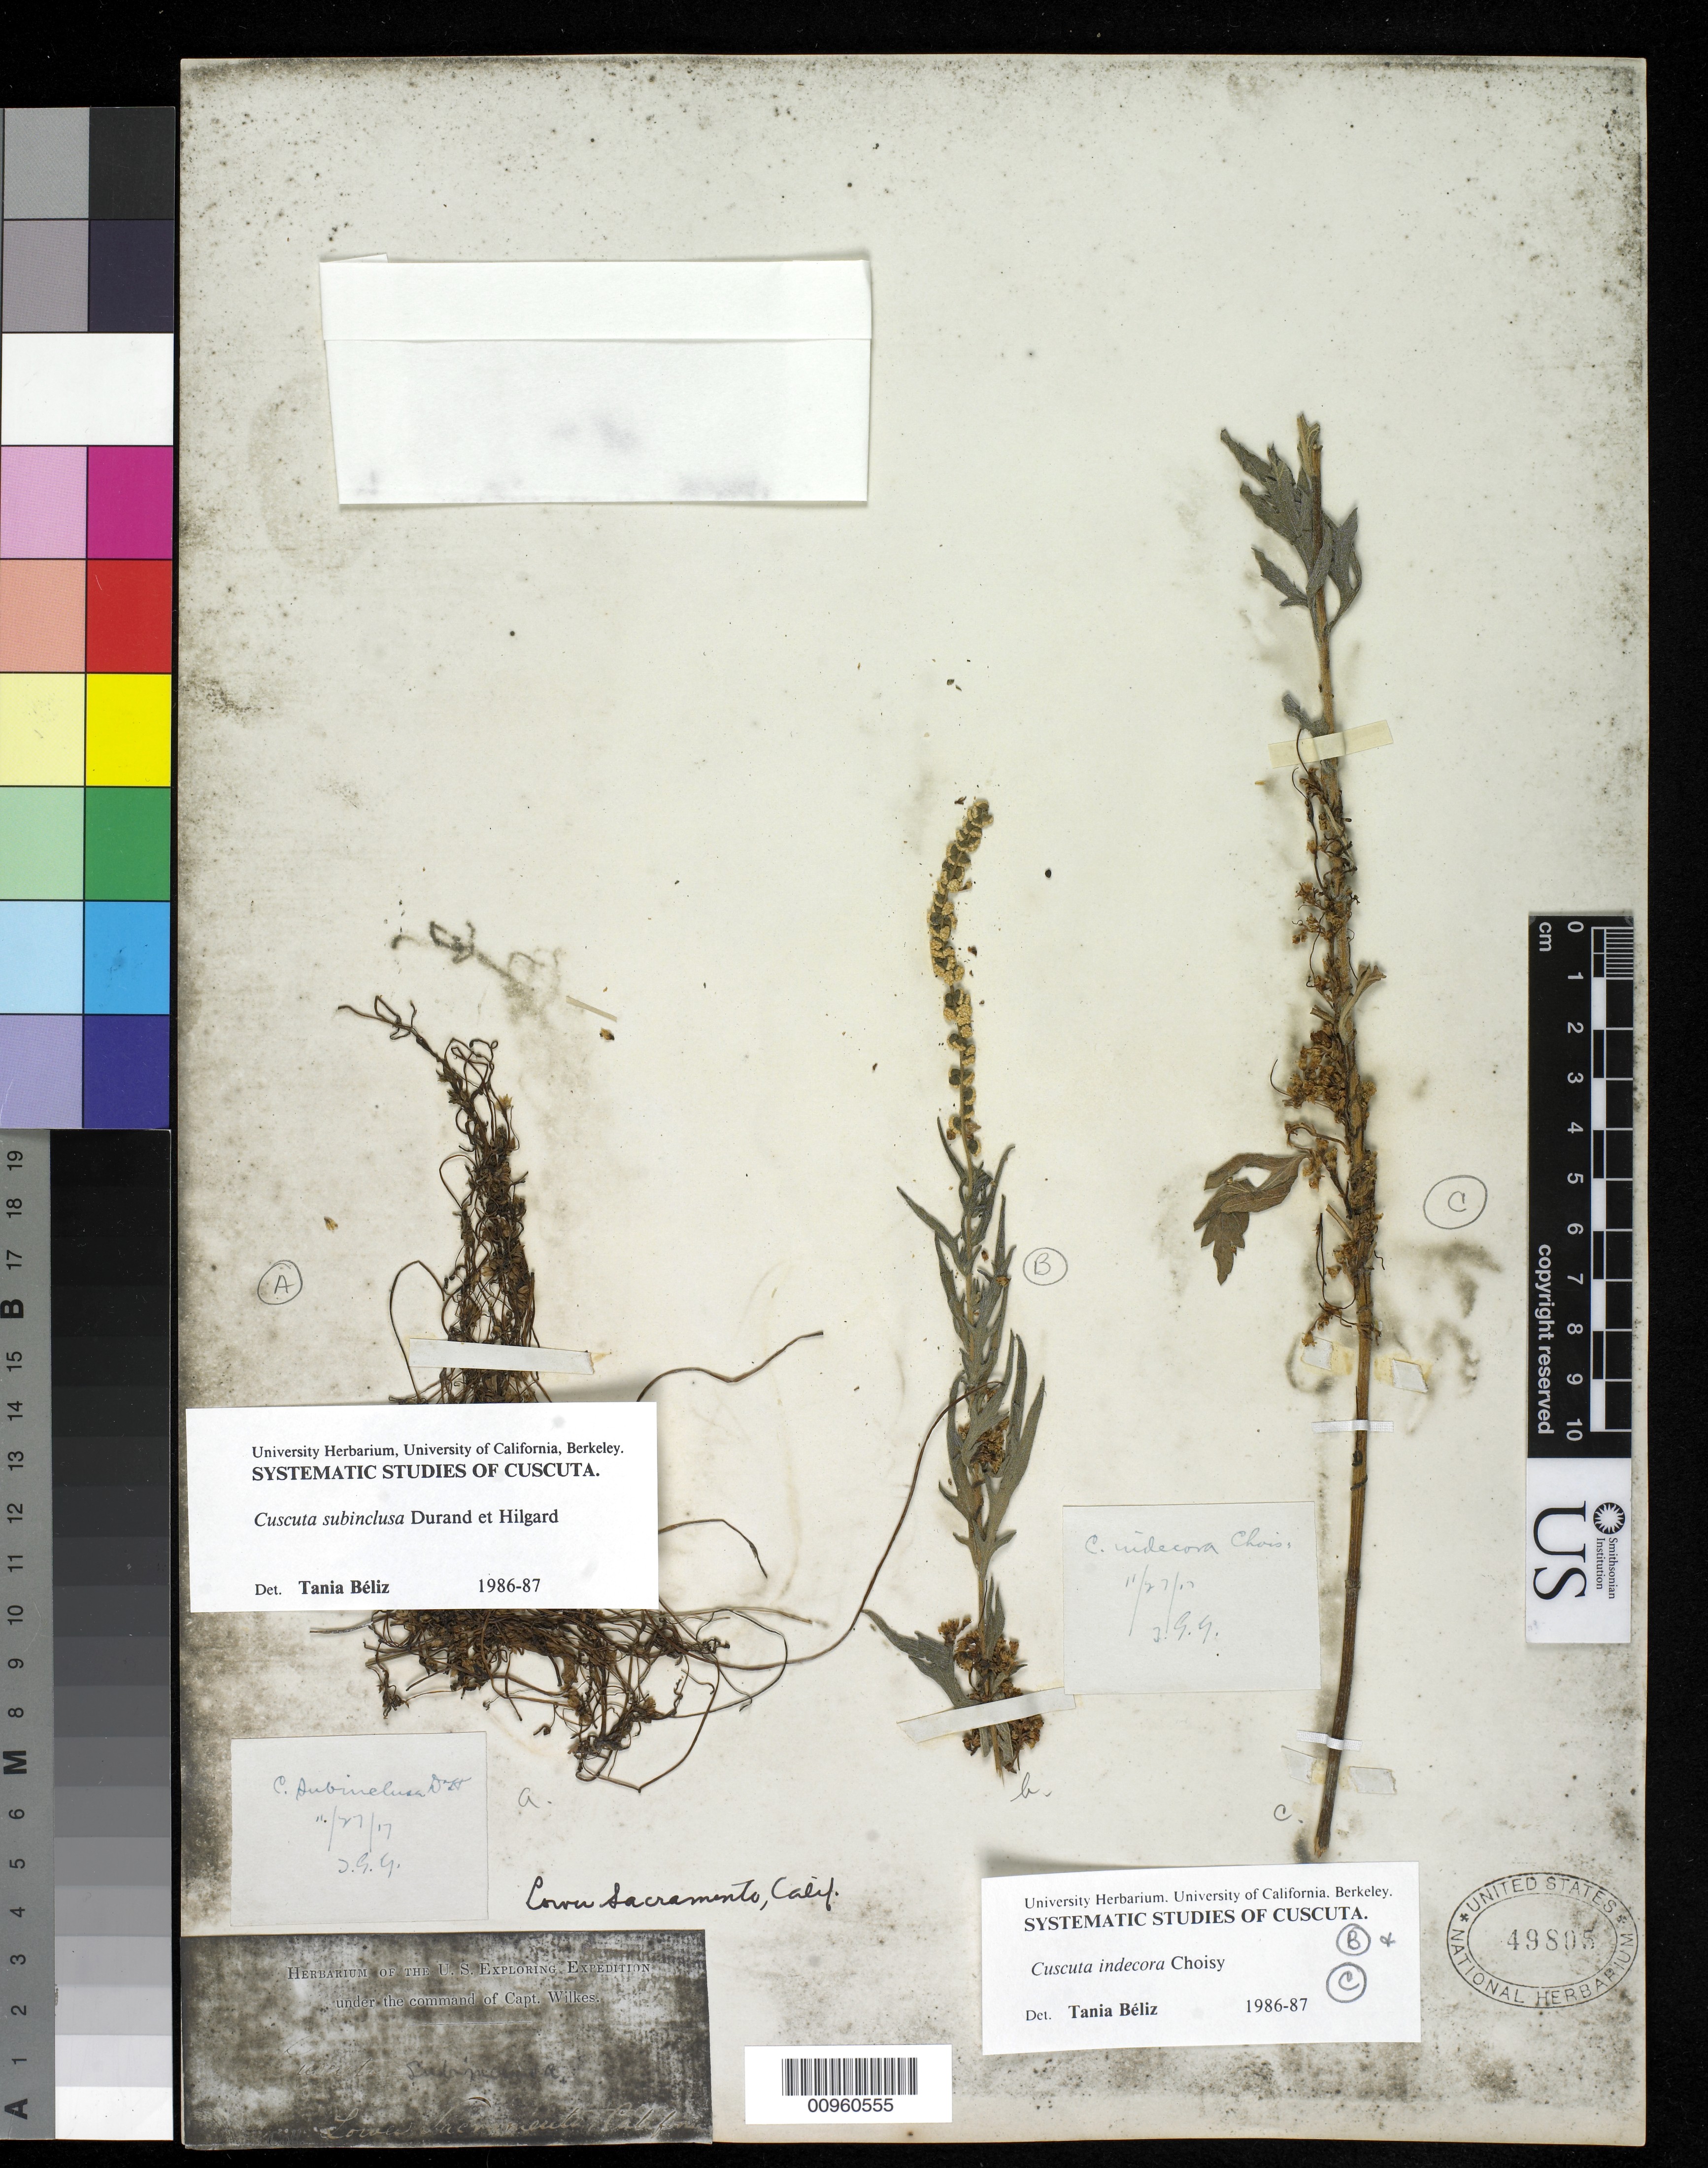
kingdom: Plantae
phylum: Tracheophyta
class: Magnoliopsida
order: Solanales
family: Convolvulaceae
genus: Cuscuta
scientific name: Cuscuta indecora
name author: Choisy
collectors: Wilkes Explor. Exped.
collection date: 1838/1842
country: United States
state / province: California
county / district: Sacramento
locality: Lower Sacramento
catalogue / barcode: US 49805